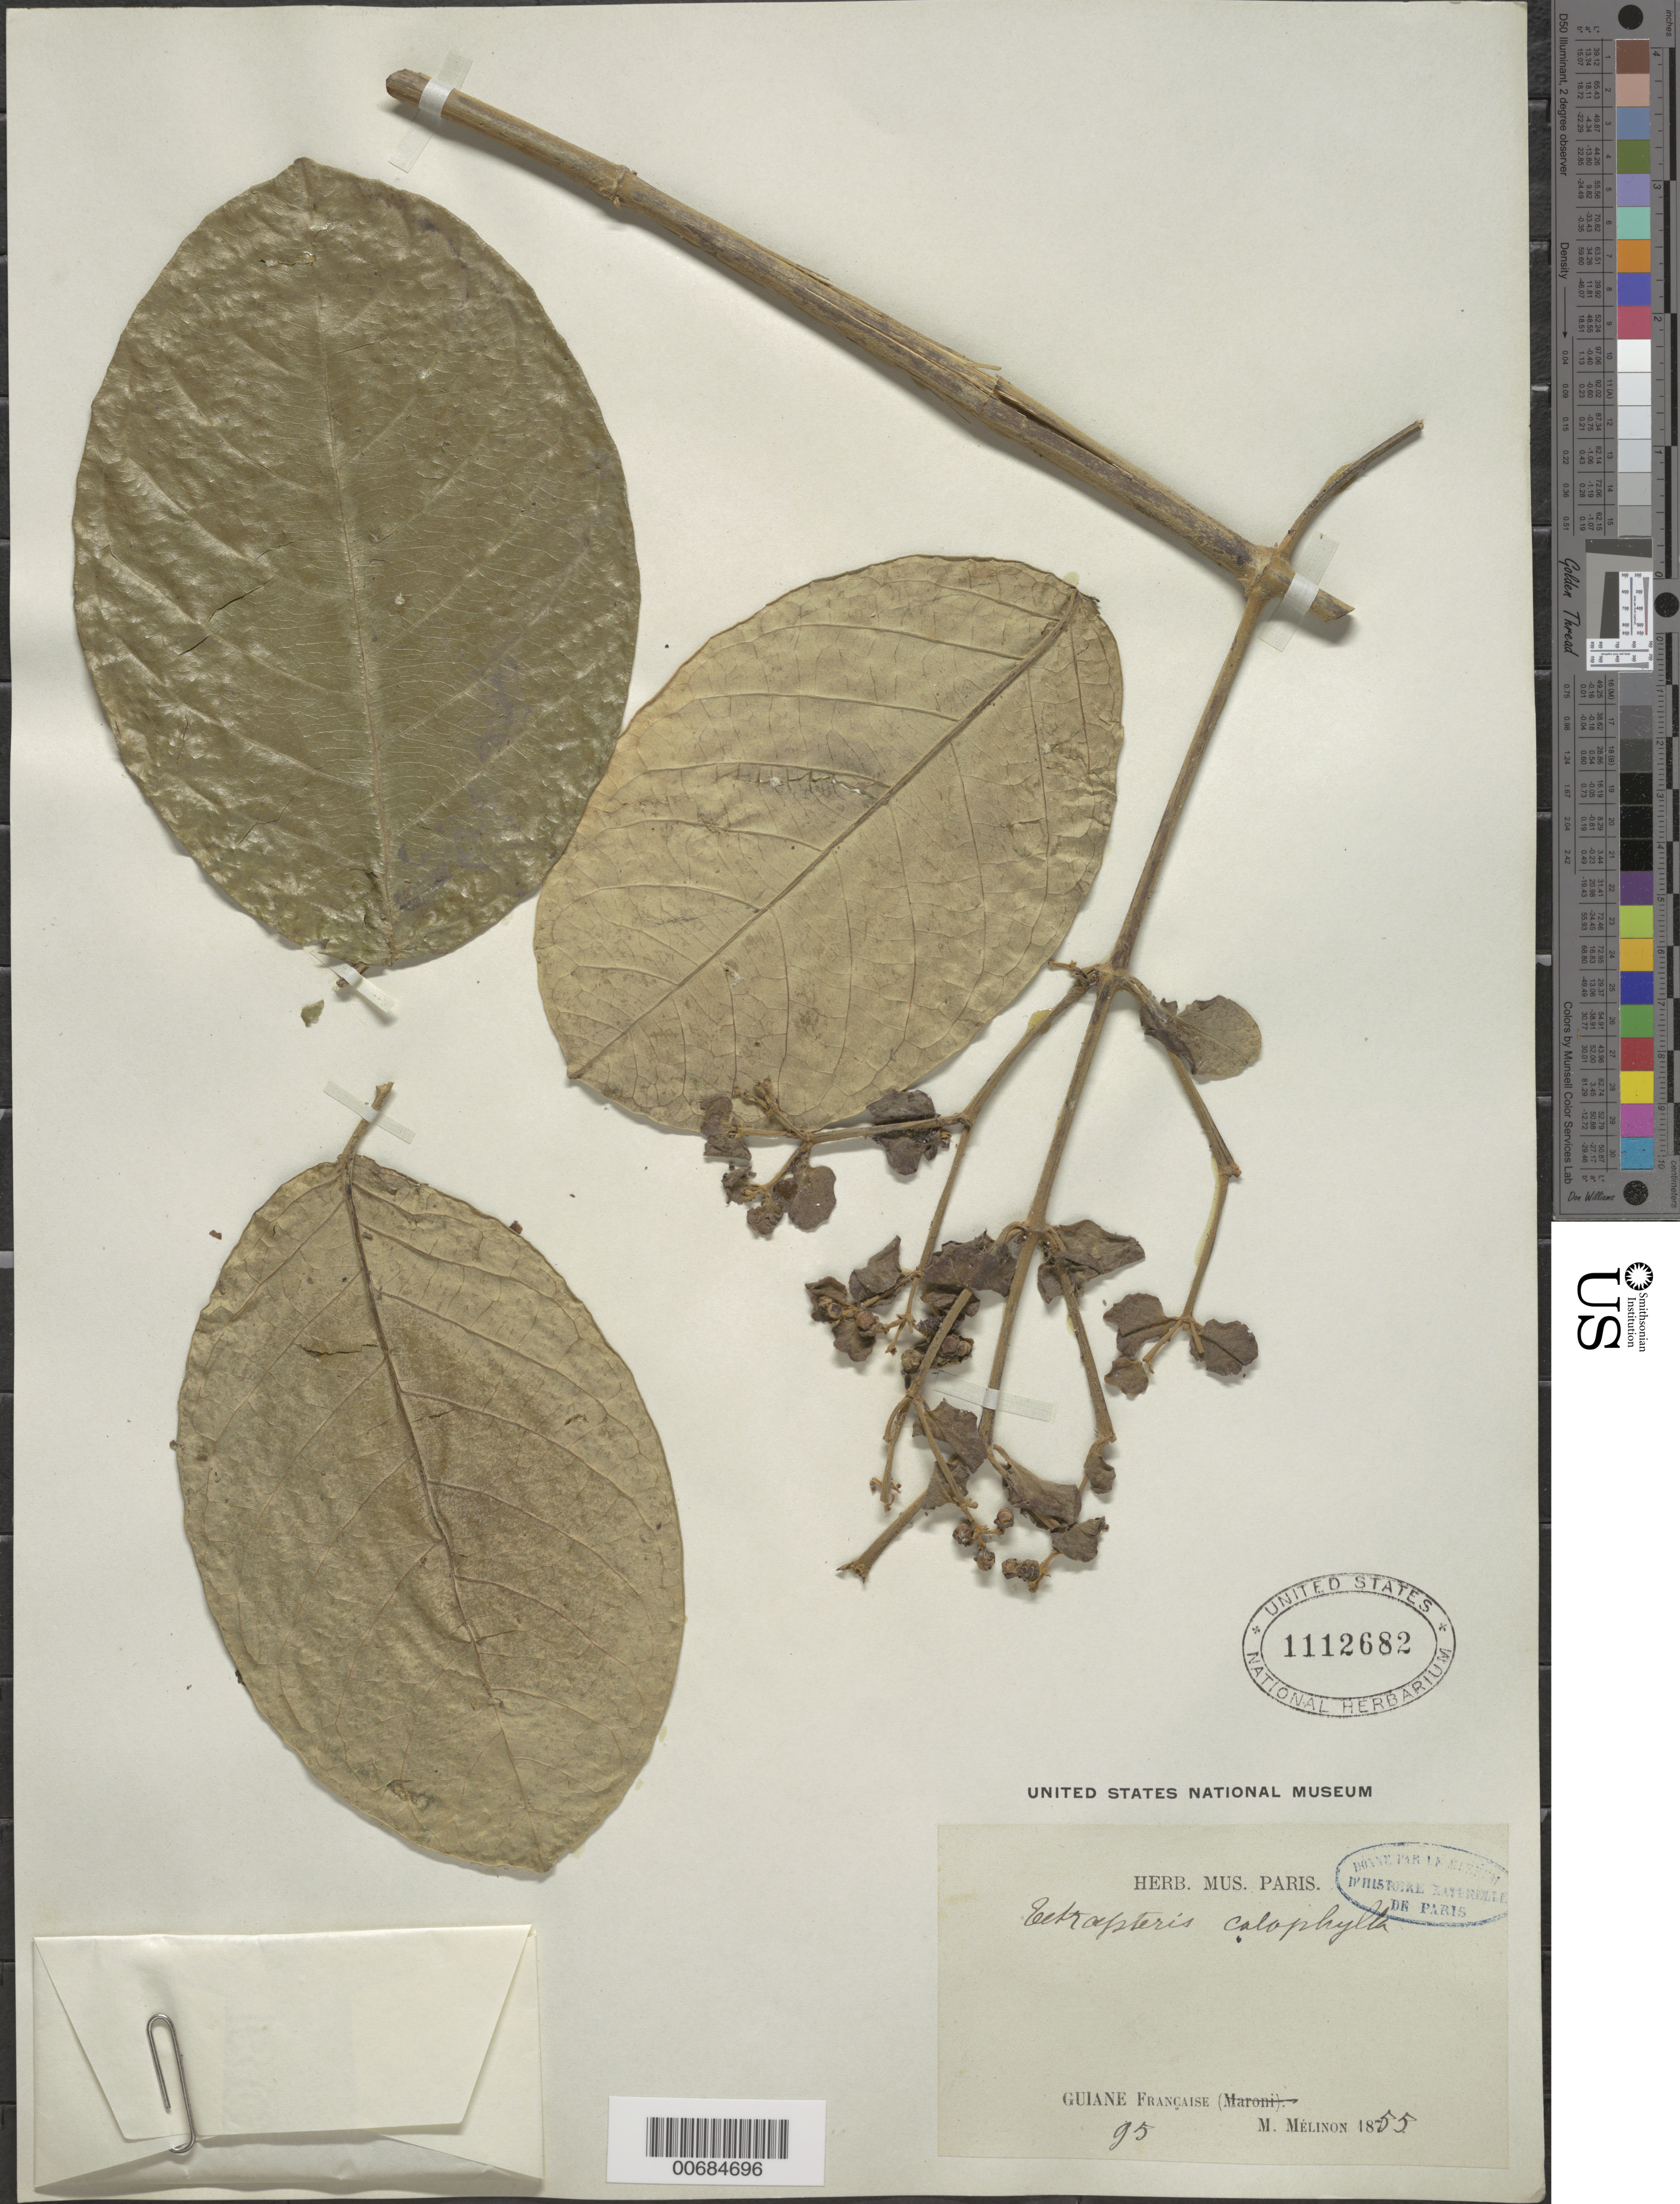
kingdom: Plantae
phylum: Tracheophyta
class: Magnoliopsida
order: Malpighiales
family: Malpighiaceae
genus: Tetrapterys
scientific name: Tetrapterys calophylla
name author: A. Juss.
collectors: E. Mélinon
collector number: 95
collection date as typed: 1855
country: French Guiana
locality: Maroni R.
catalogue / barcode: US 1112682